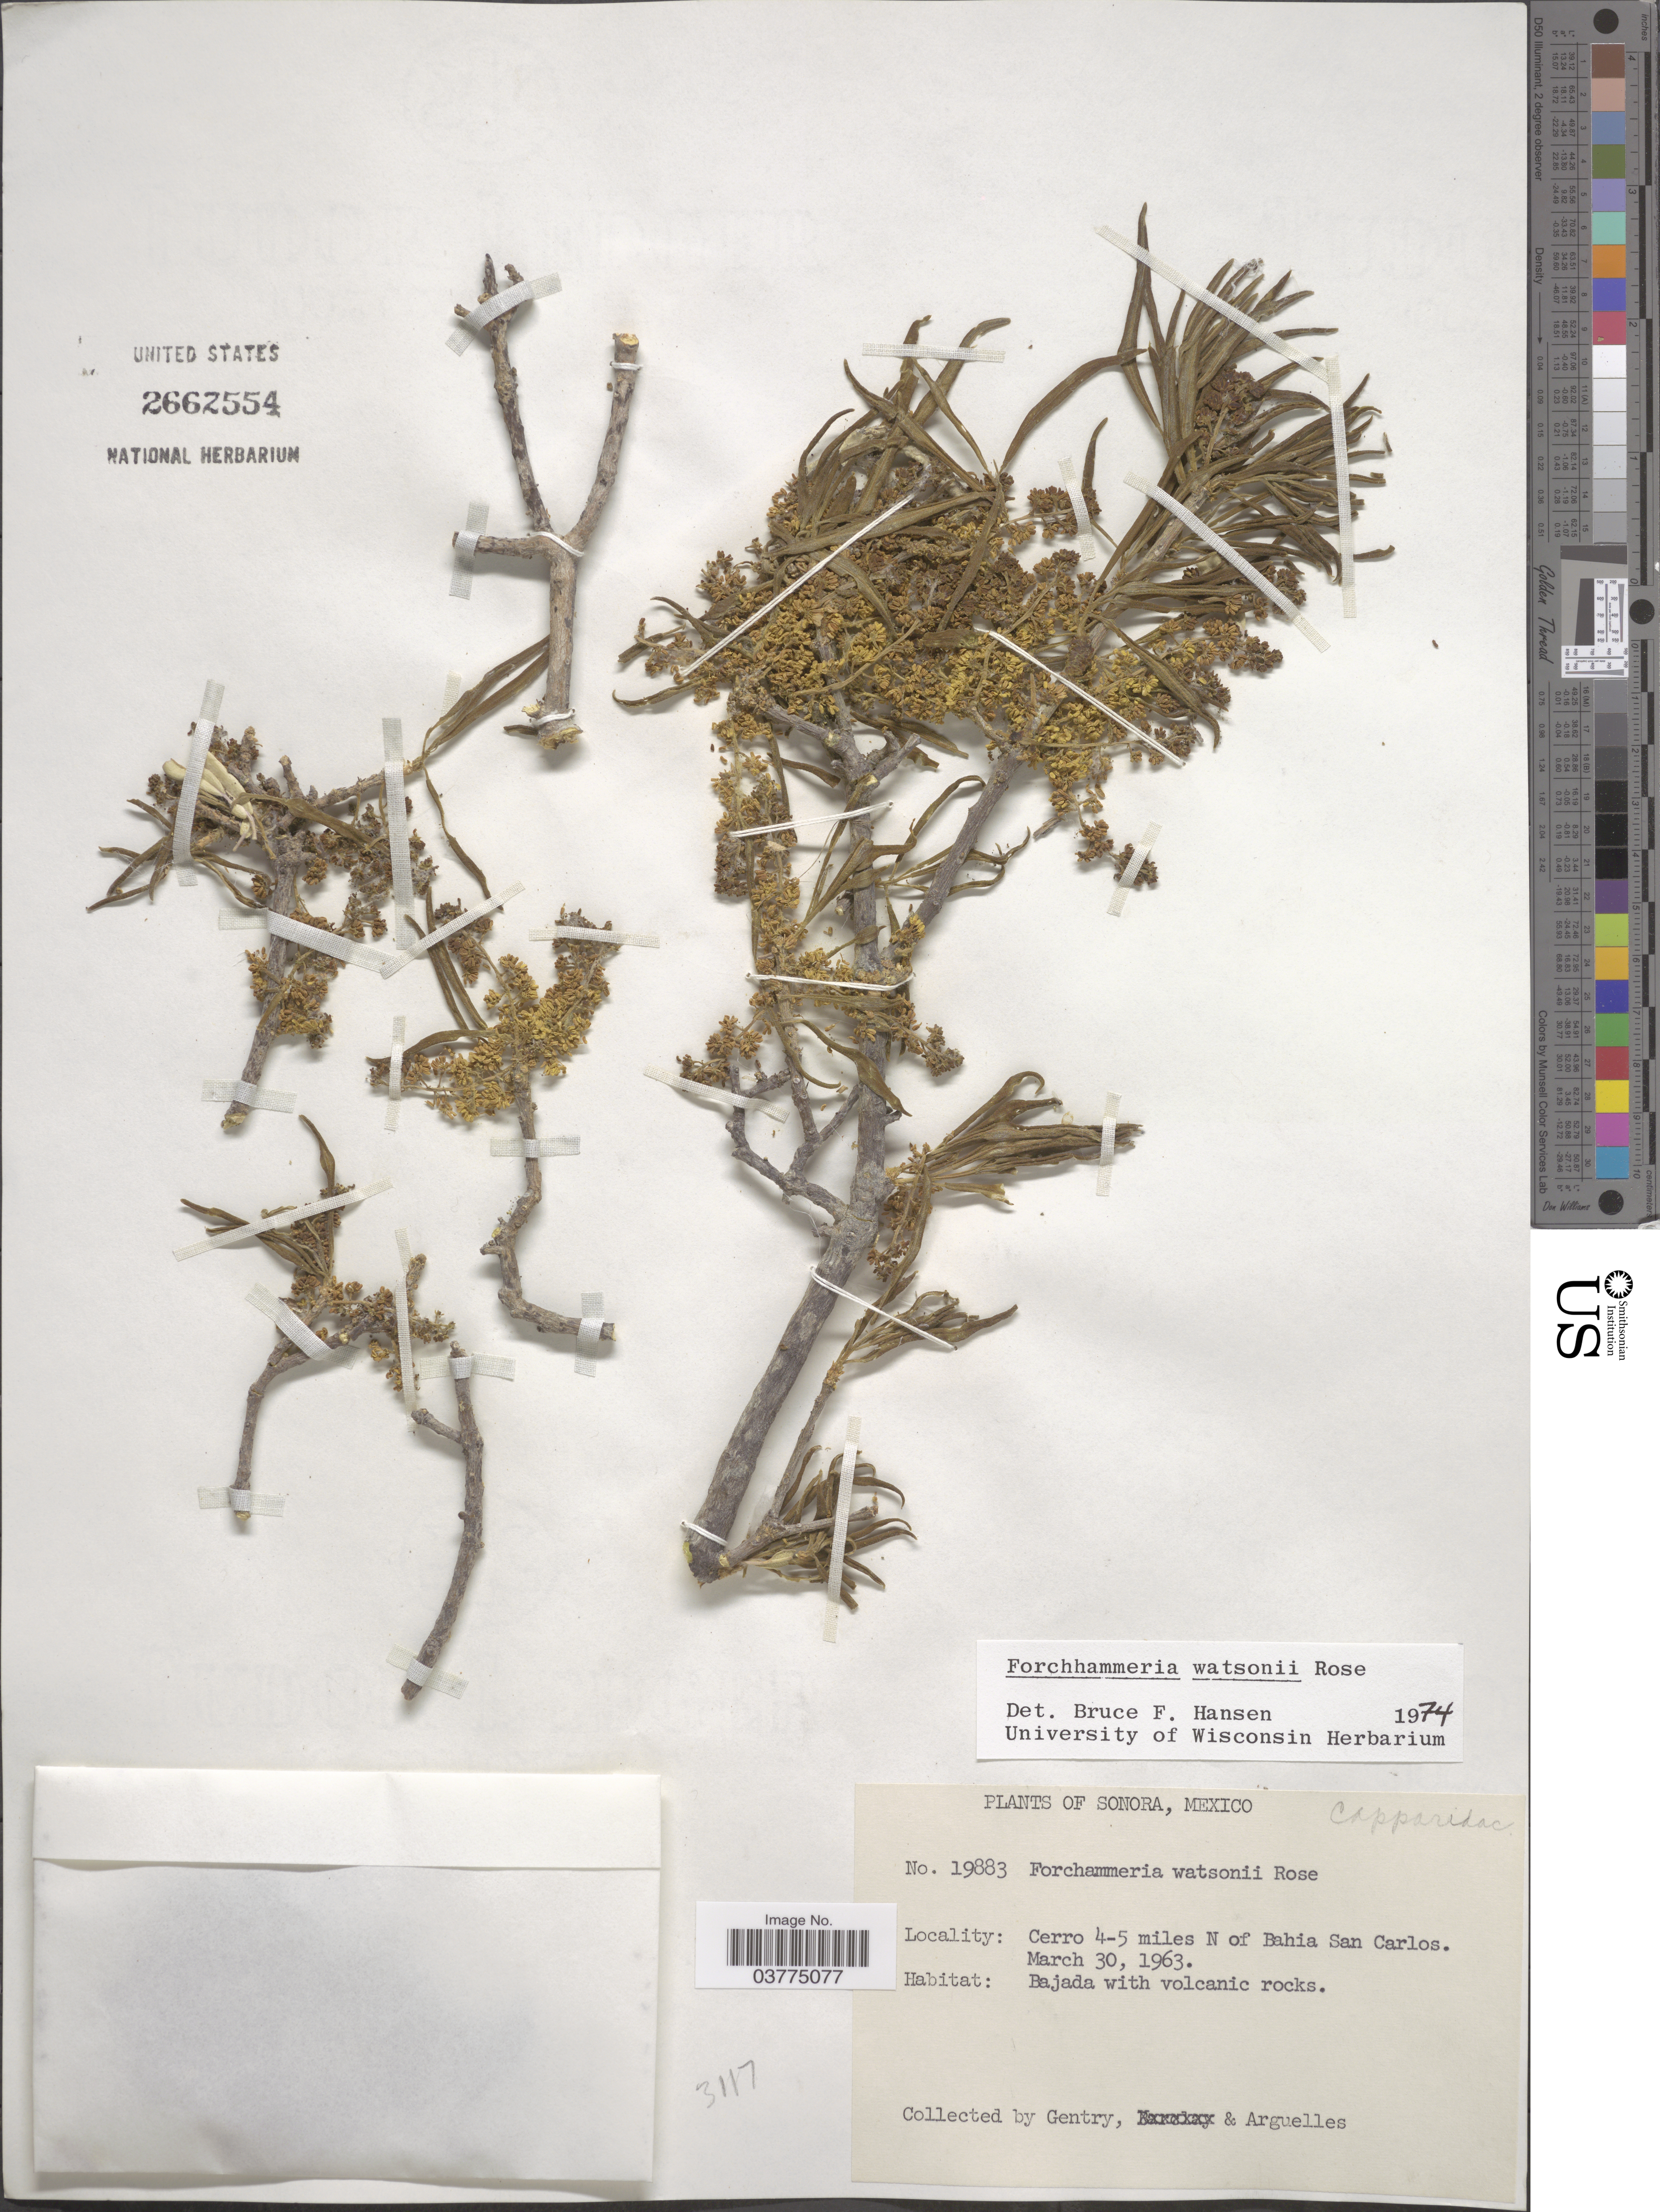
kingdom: Plantae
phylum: Tracheophyta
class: Magnoliopsida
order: Brassicales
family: Stixaceae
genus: Forchhammeria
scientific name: Forchhammeria watsonii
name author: Rose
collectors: Gentry, -- & Arguelles, --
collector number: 19883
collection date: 1963-03-30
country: Mexico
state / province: Sonora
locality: Cerro 4-5 miles N of Bahia San Carlos.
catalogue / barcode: US 3662554